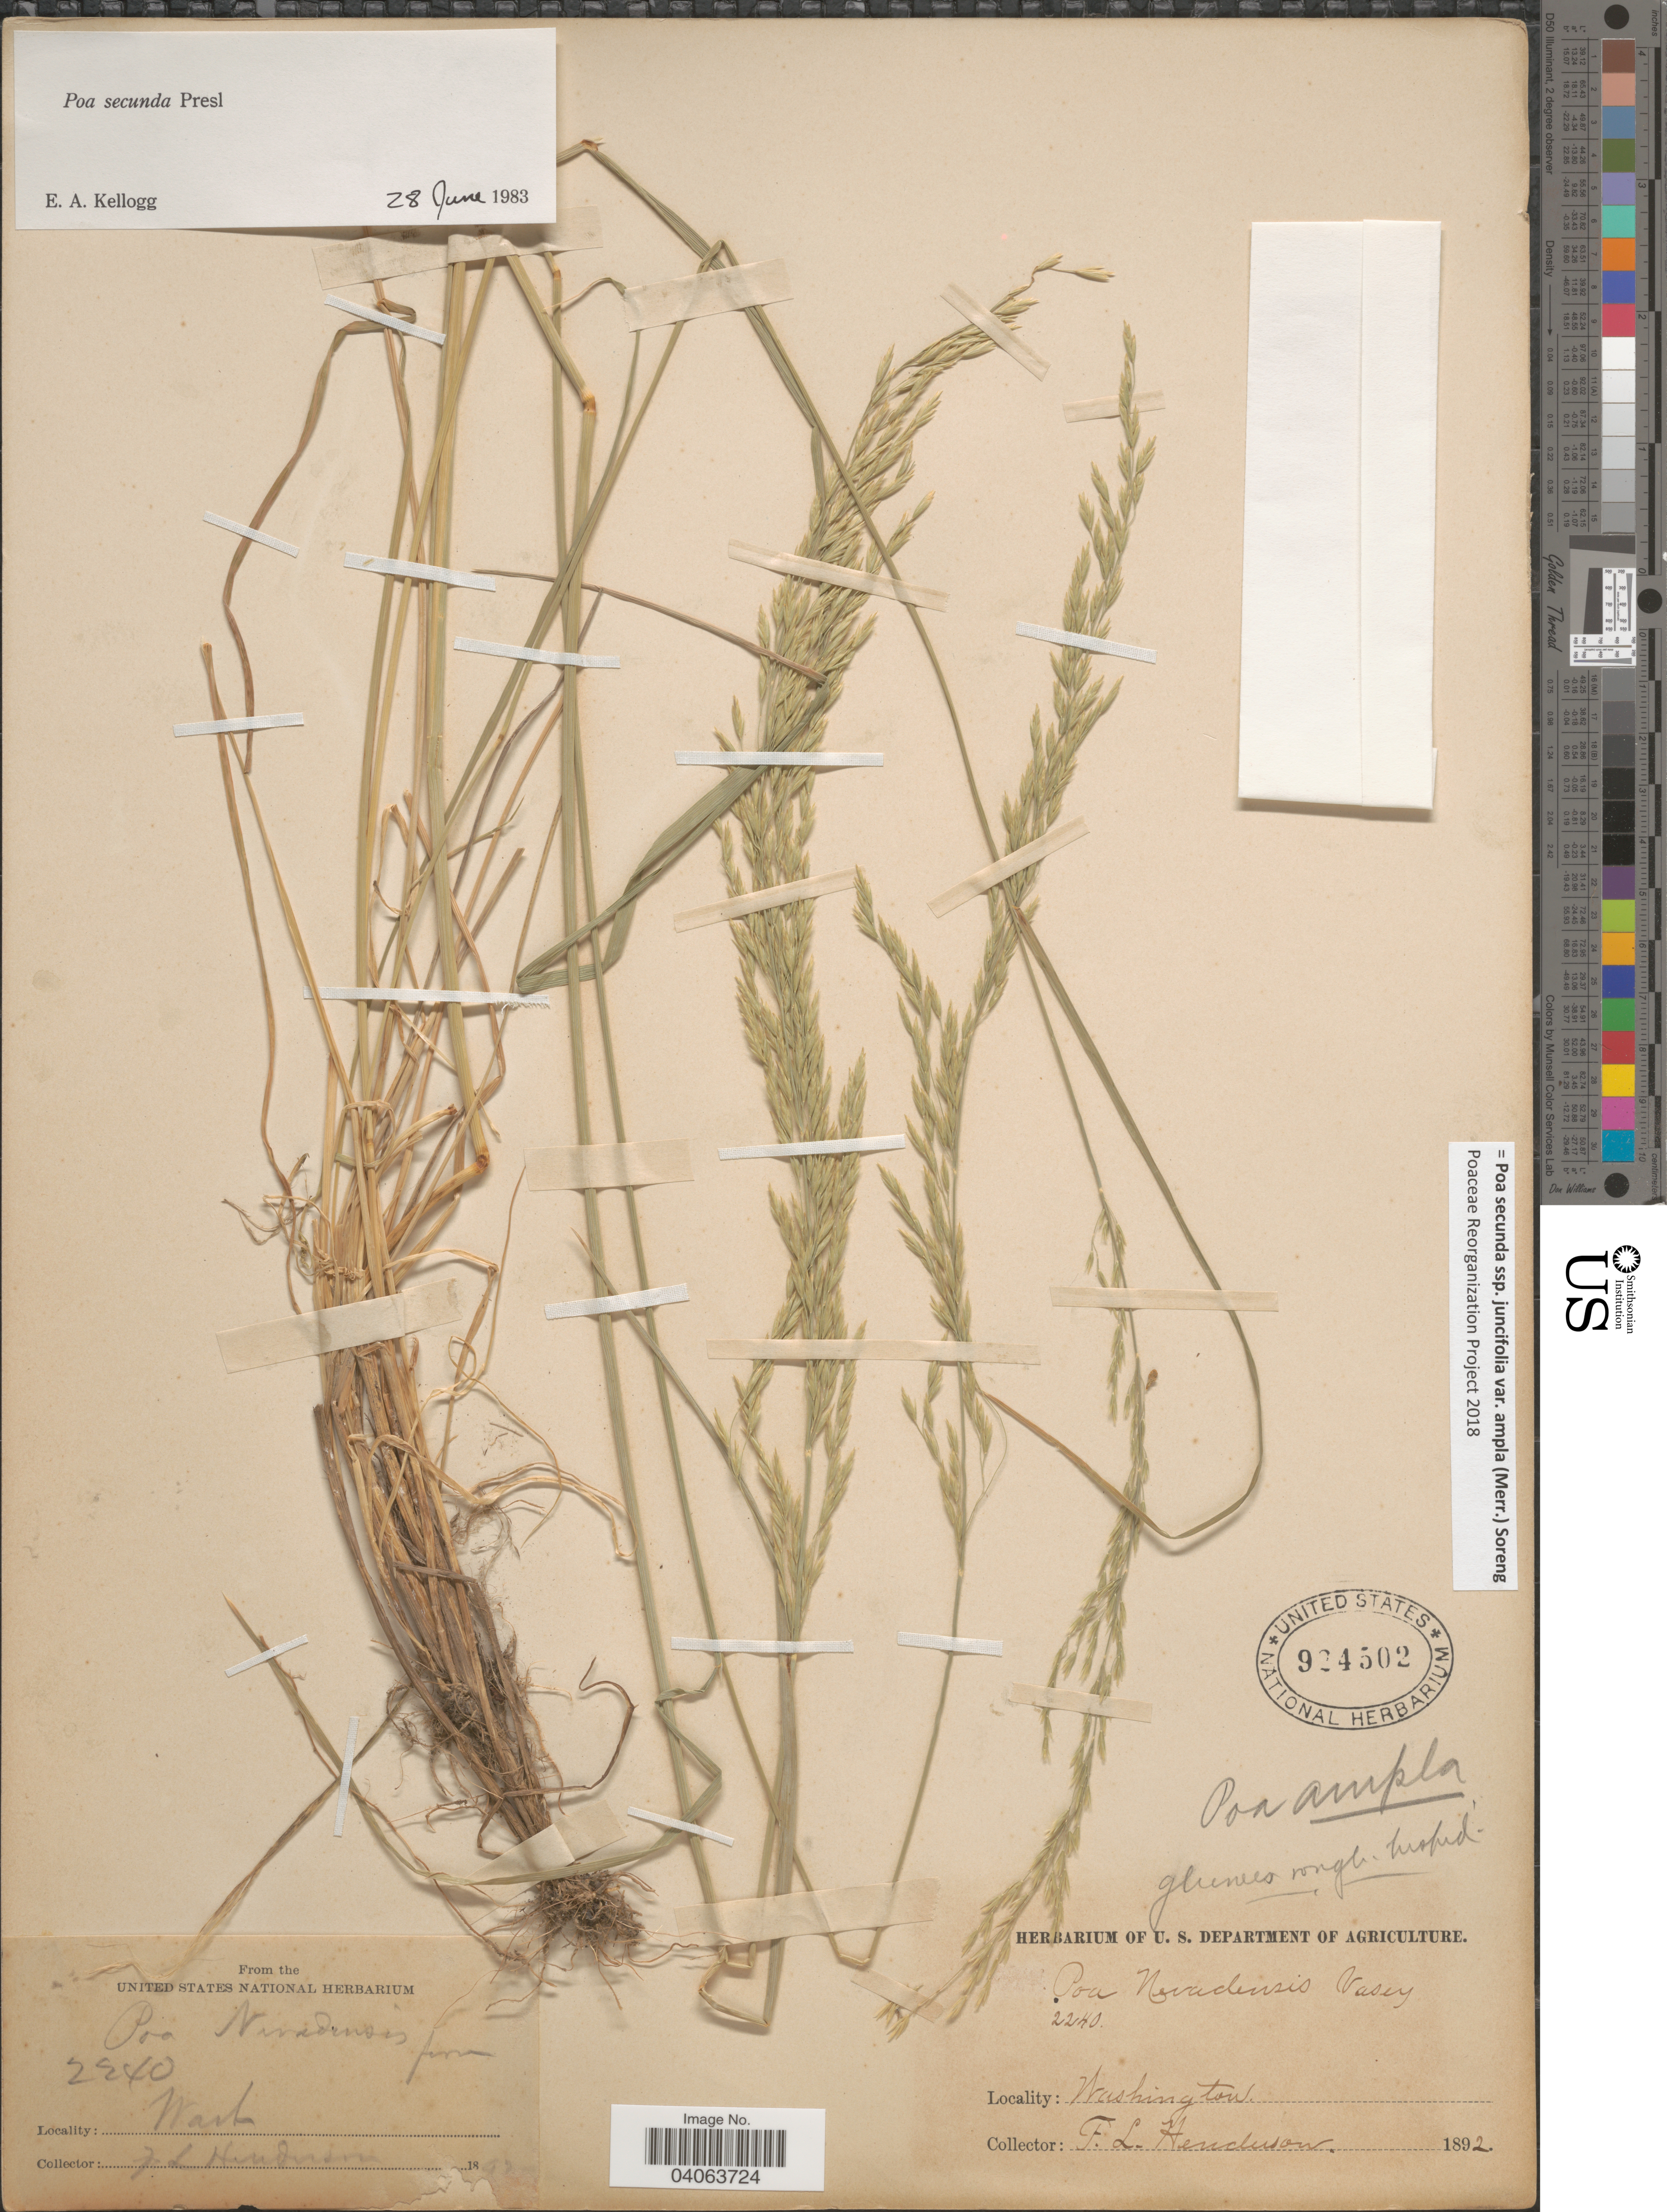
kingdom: Plantae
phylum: Tracheophyta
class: Liliopsida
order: Poales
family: Poaceae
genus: Poa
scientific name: Poa secunda subsp. juncifolia var. ampla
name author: (Merr.) Soreng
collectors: F. Henderson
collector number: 2240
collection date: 1892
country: United States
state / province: Washington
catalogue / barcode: US 924502